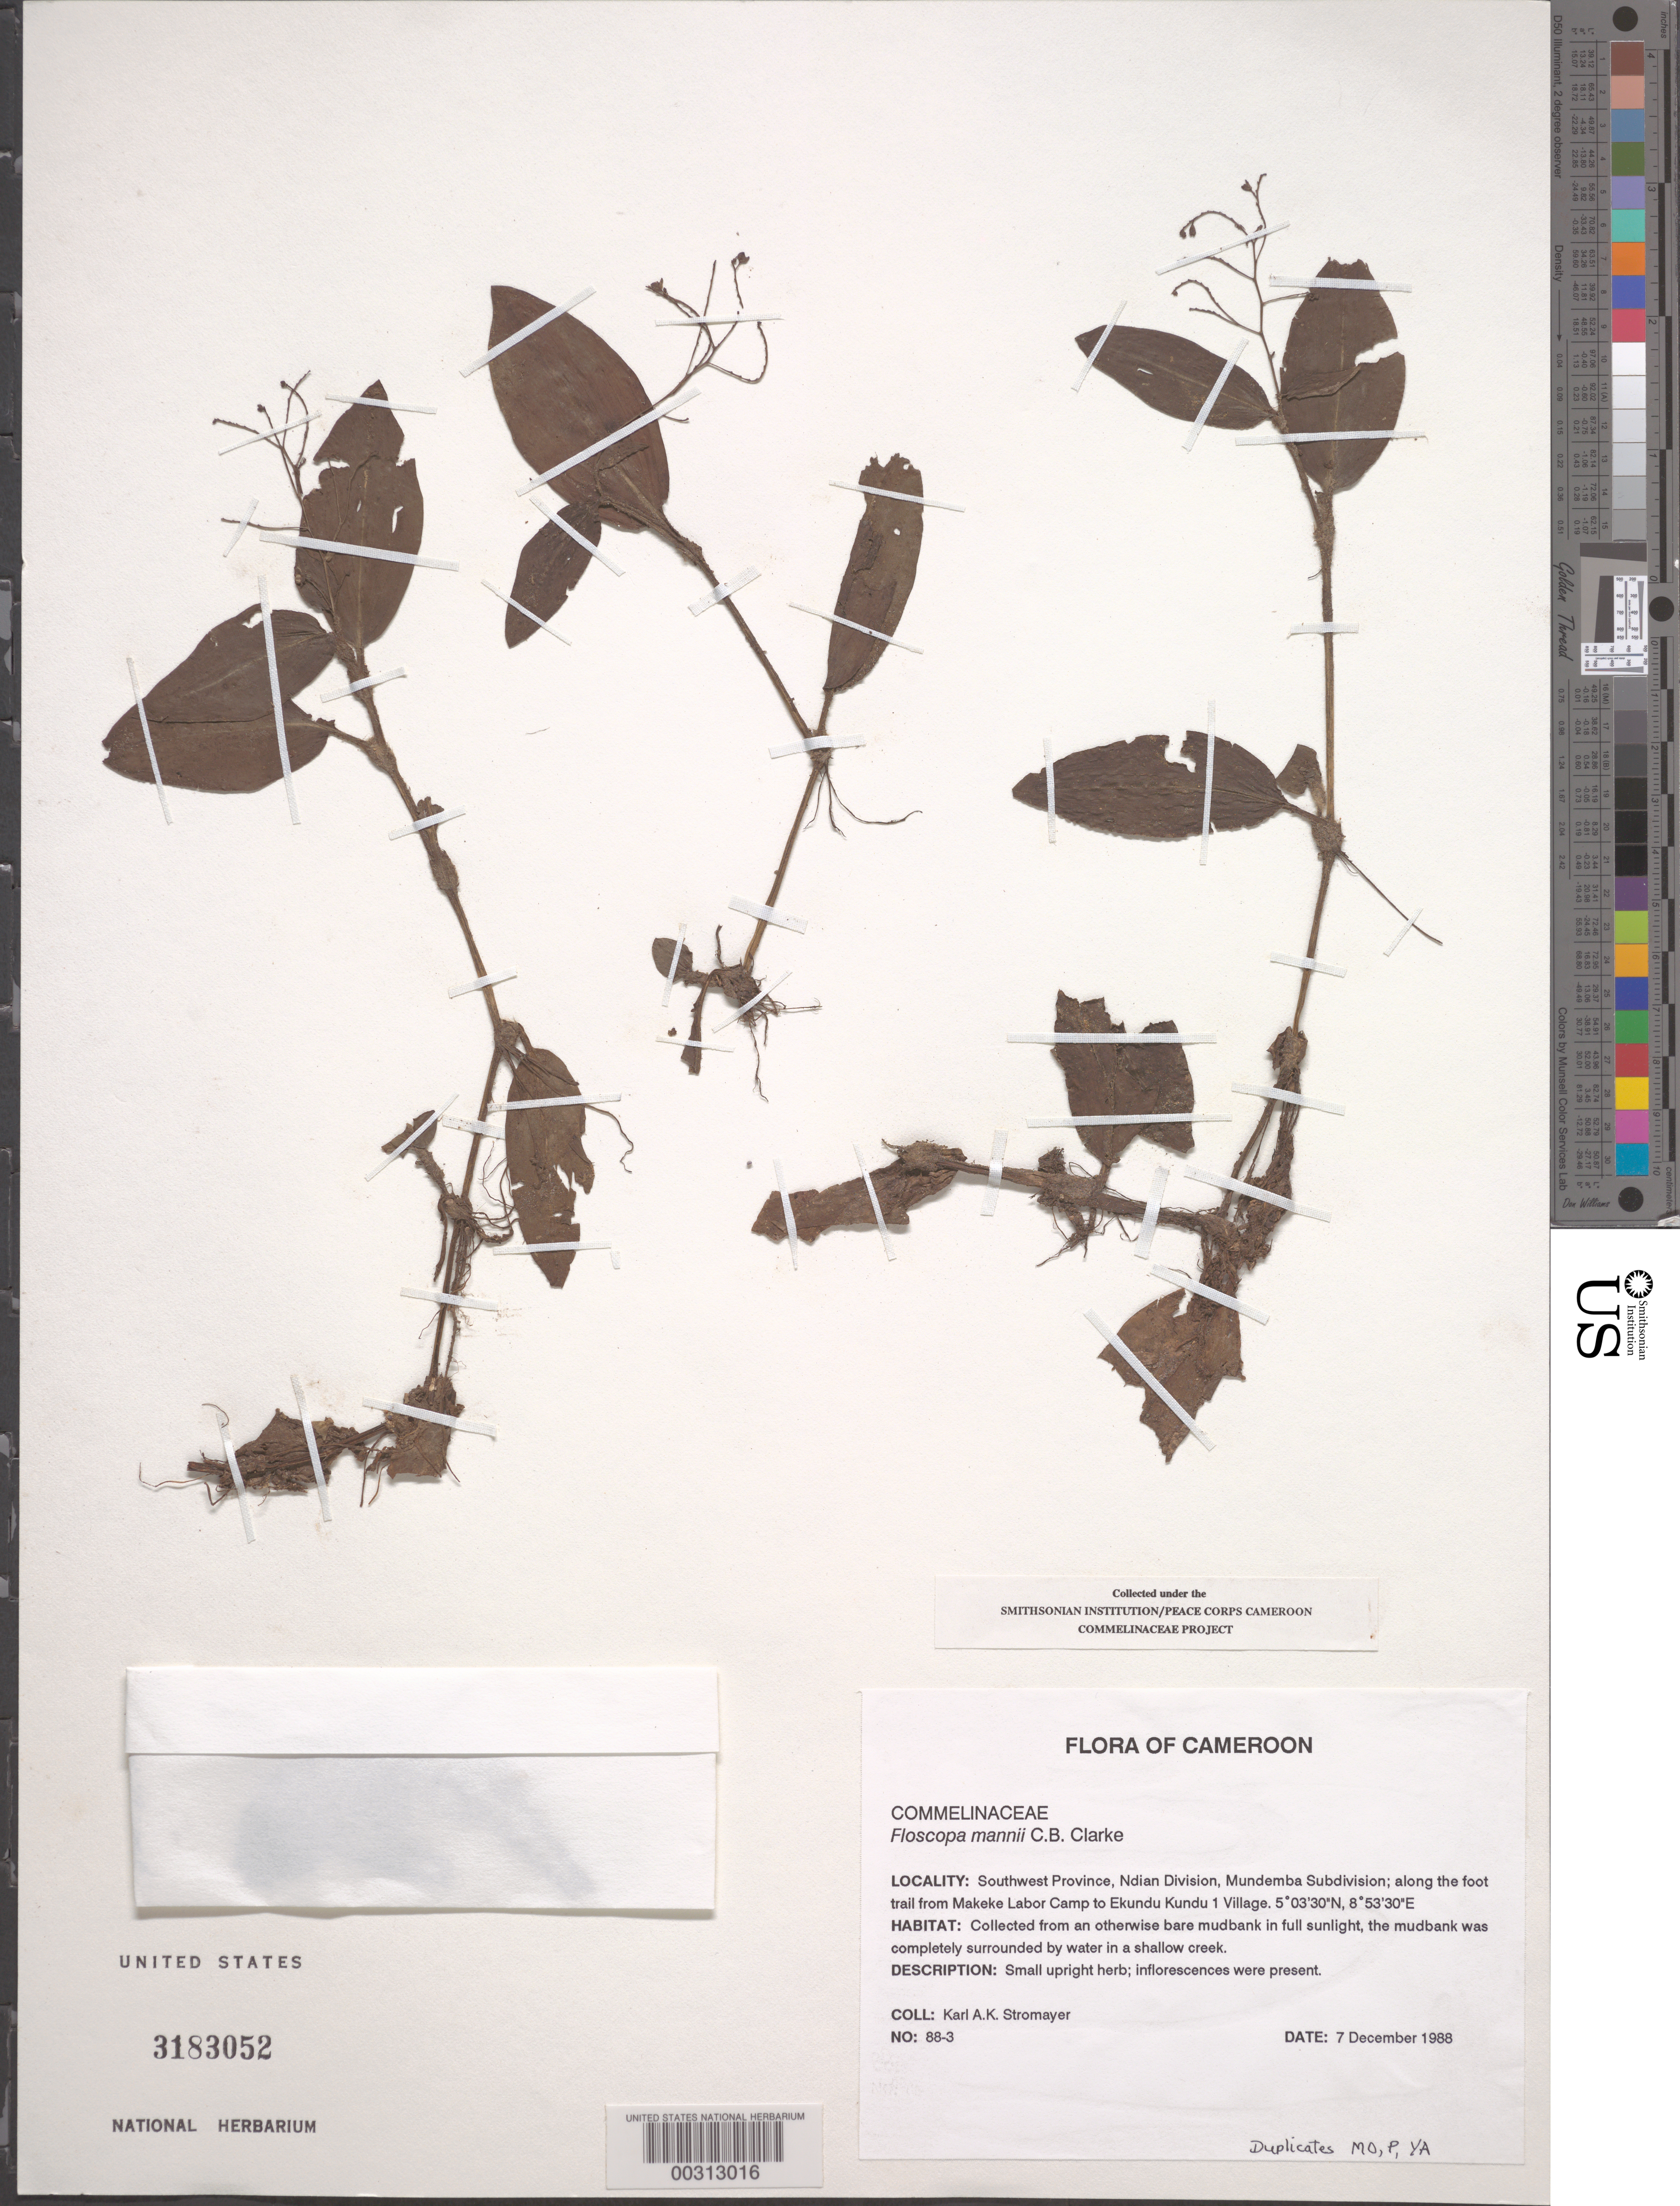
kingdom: Plantae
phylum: Tracheophyta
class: Liliopsida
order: Commelinales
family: Commelinaceae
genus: Floscopa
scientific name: Floscopa africana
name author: (P. Beauv.) C.B. Clarke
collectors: K. A. Stromayer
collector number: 88-3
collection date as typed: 07 Dec 1988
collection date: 1988-12-07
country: Cameroon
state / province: Sud-Ouest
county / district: Ndian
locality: Mundemba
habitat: In full sun, on mudbank surrounded by water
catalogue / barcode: US 3183052